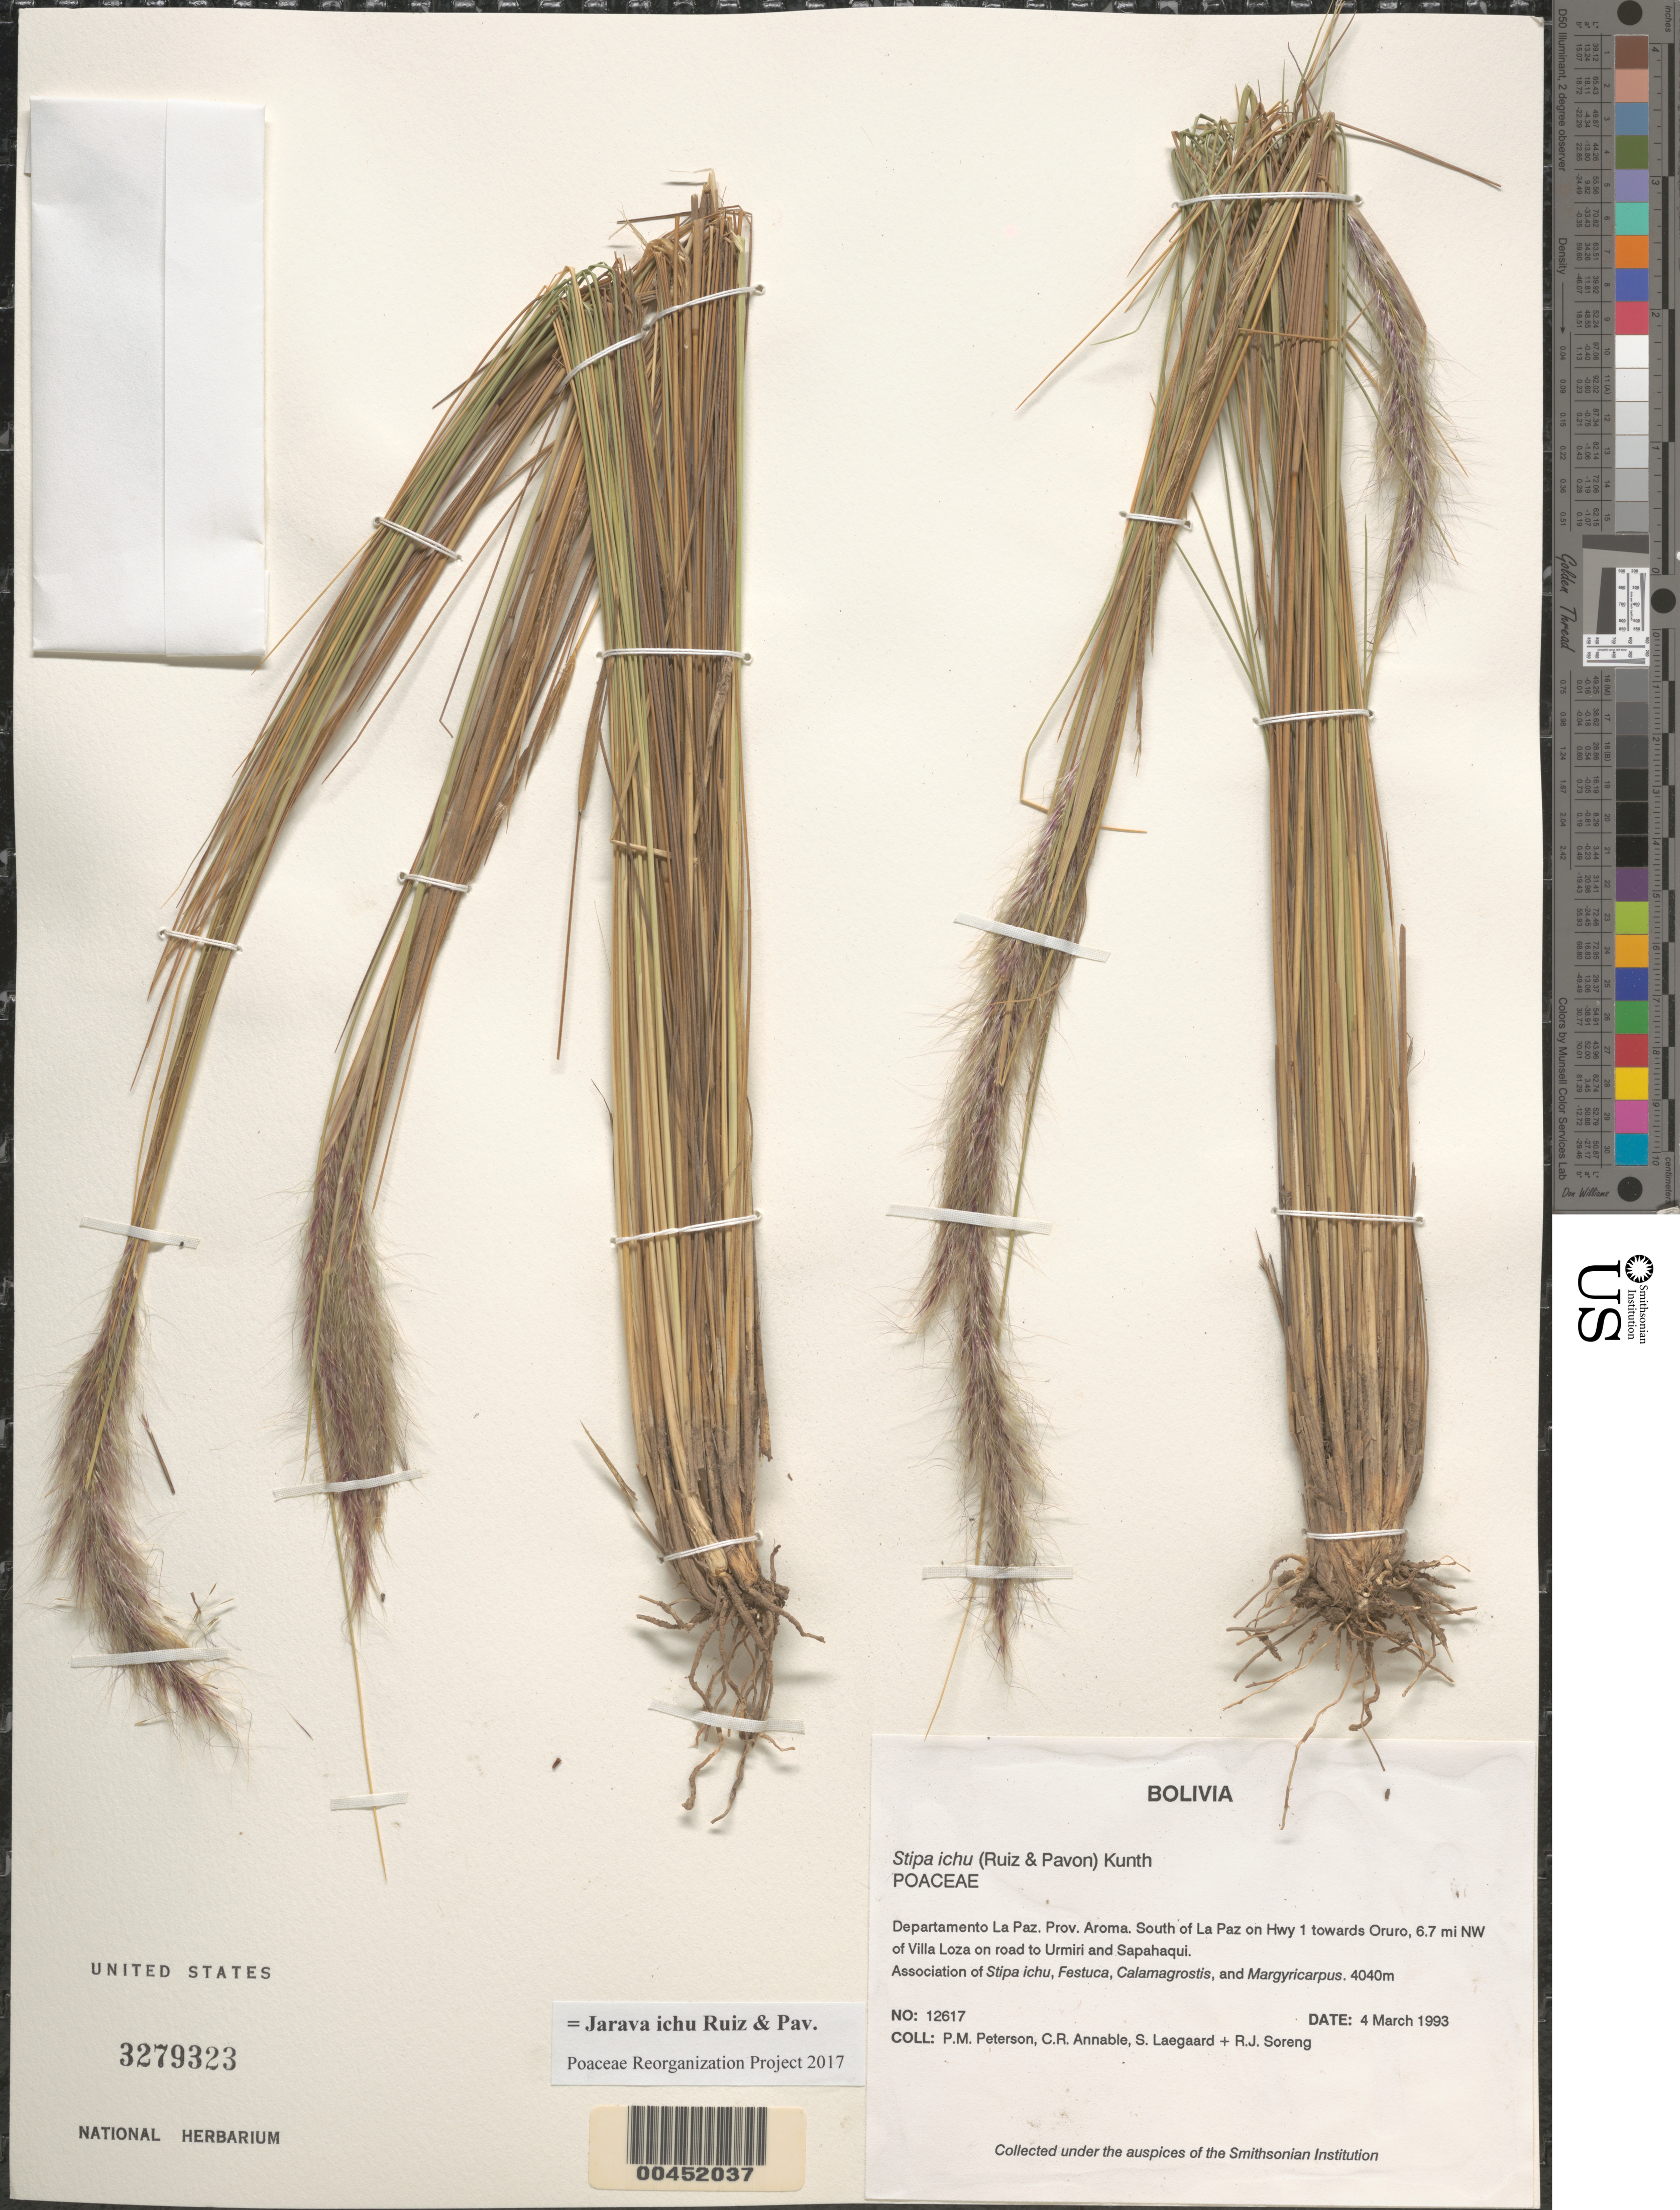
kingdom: Plantae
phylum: Tracheophyta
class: Liliopsida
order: Poales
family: Poaceae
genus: Jarava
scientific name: Jarava ichu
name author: Ruiz & Pav.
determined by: Poaceae Reorganization Project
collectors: P. M. Peterson, C. R. Annable, S. Lægaard & R. J. Soreng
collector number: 12617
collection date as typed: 04 Mar 1993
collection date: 1993-03-04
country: Bolivia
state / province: La Paz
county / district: Aroma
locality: South of La Paz on Hwy 1 towards Oruro, 6.7 mi NW of Villa Loza on road to Urmiri and Sapahaqui.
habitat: Association of Stipa ichu, Festuca, Calamagrostis, and Margyricarpus.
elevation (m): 4040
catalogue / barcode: US 3279323